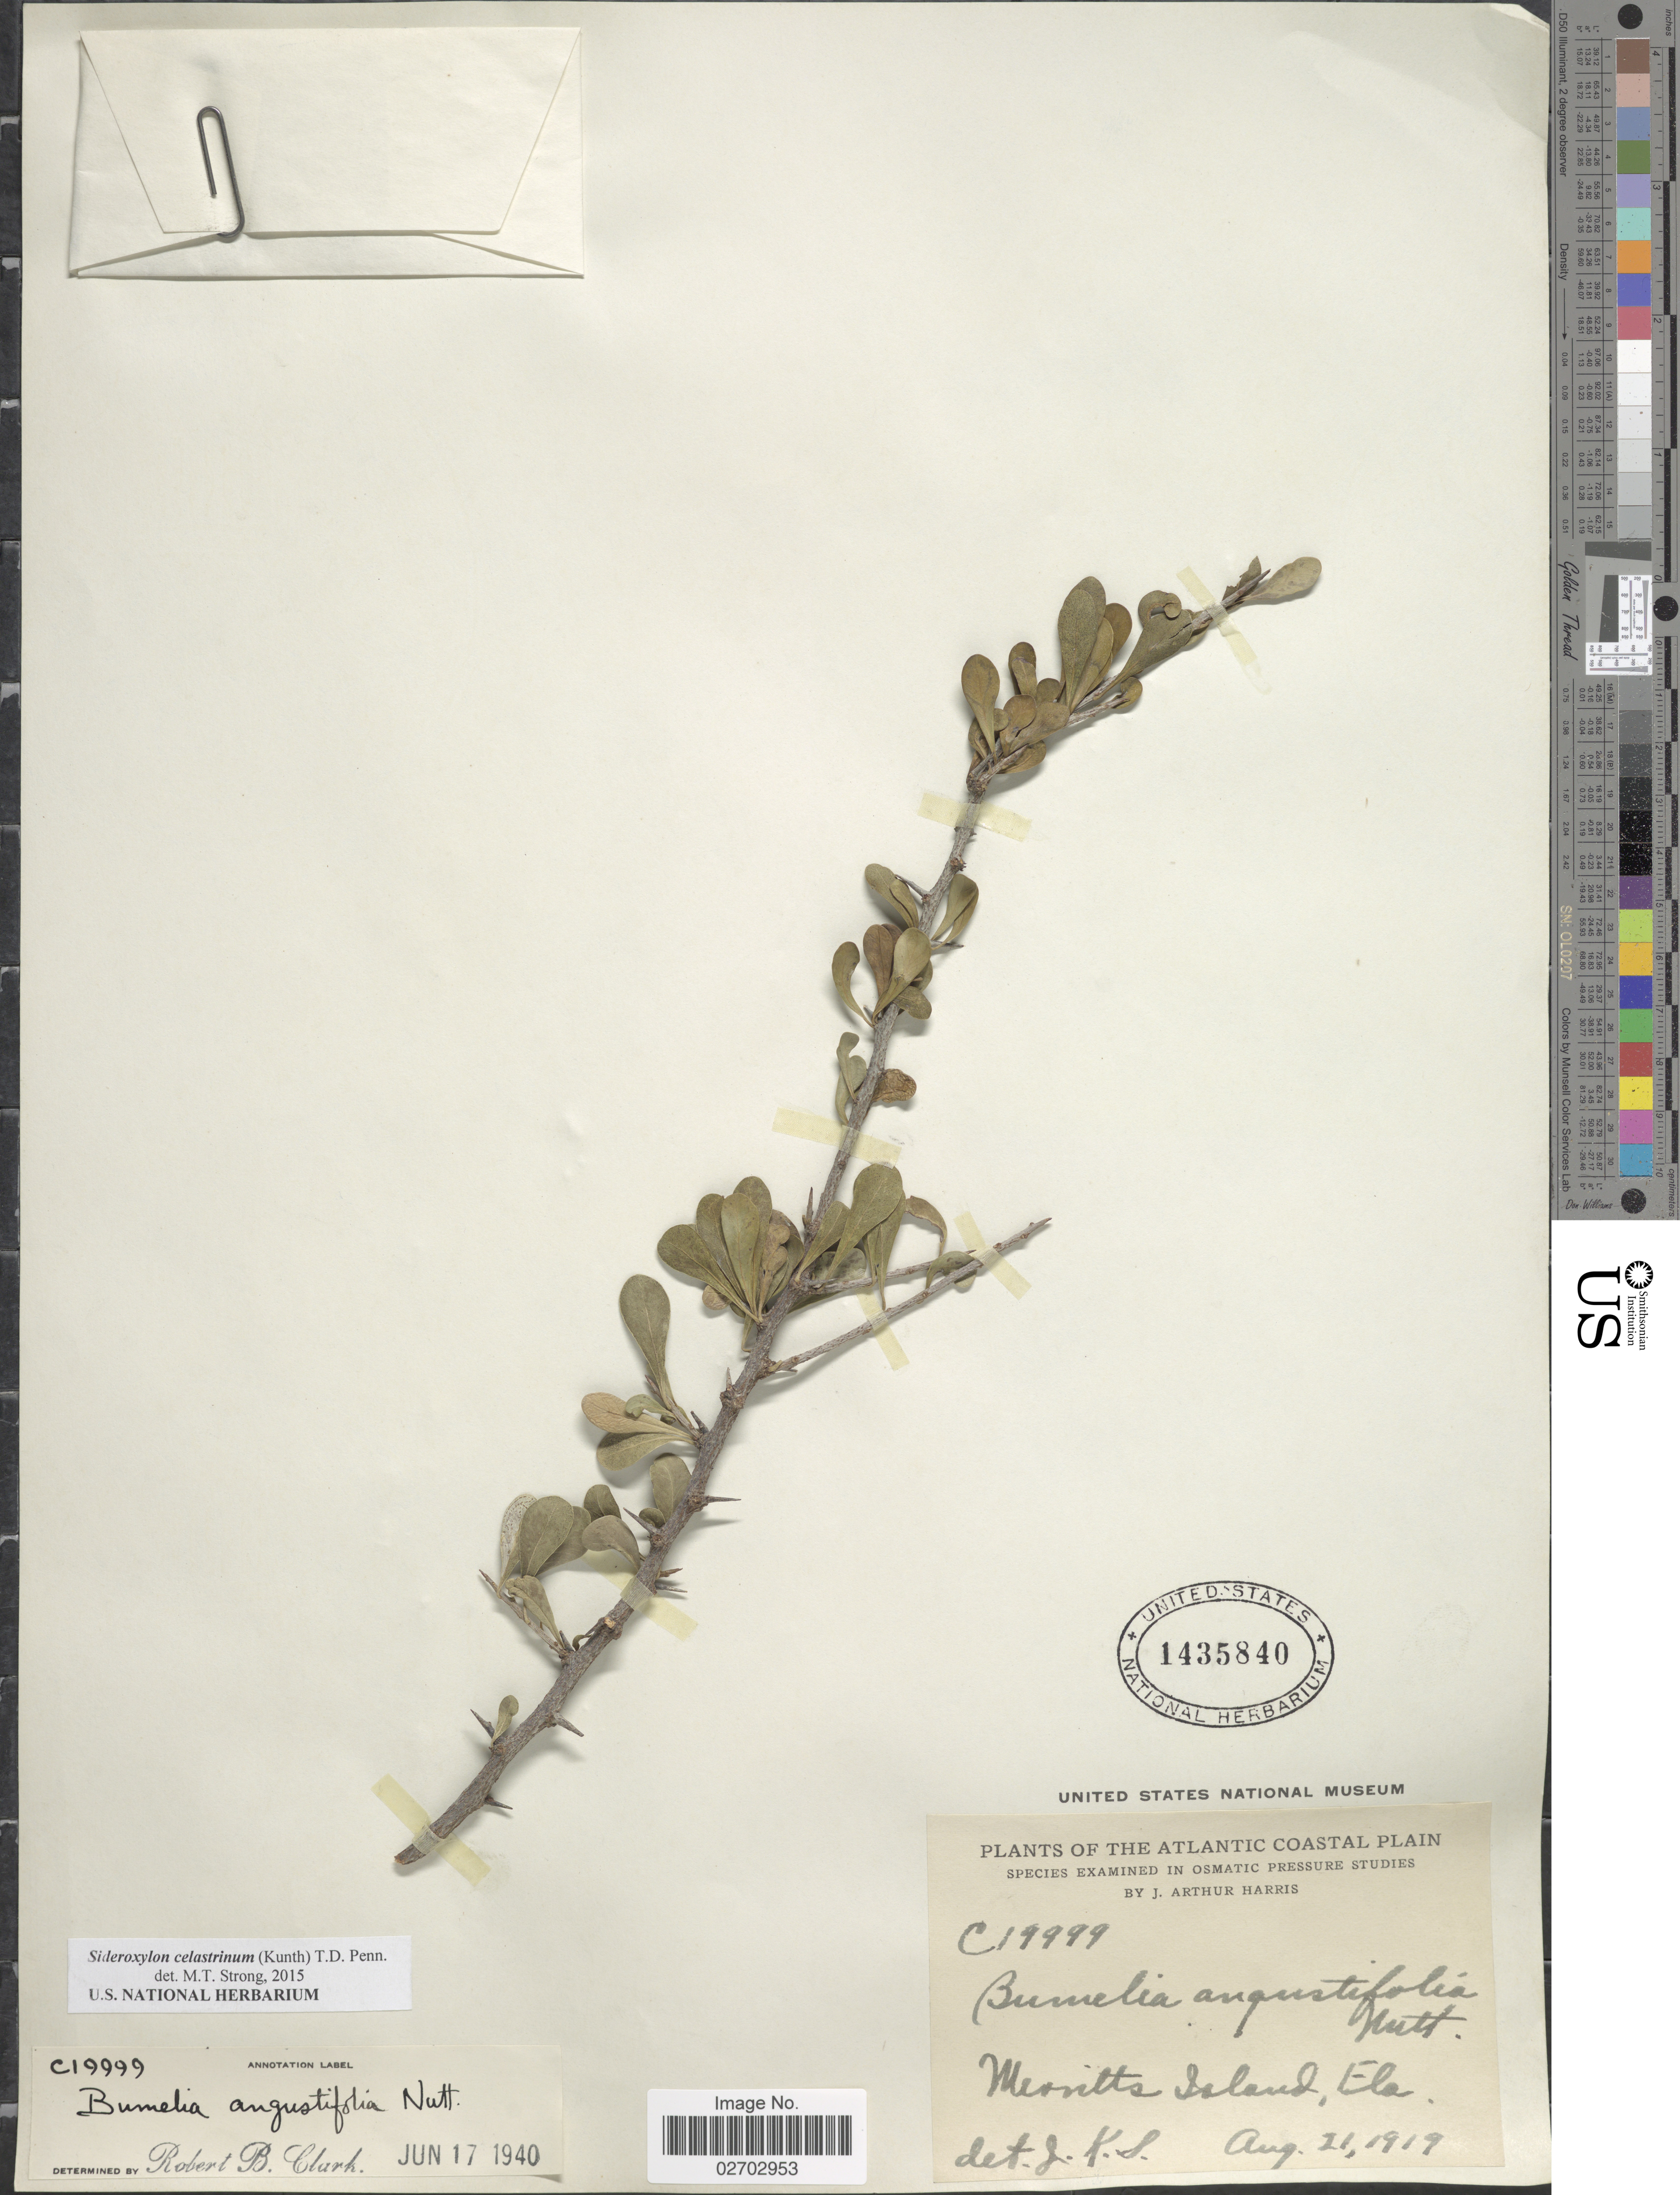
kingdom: Plantae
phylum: Tracheophyta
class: Magnoliopsida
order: Ericales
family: Sapotaceae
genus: Sideroxylon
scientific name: Sideroxylon celastrinum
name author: (Kunth) T.D. Penn.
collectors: J. A. Harris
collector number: C19999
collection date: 1919-08-21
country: United States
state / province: Florida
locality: Atlantic Coastal Plain. Merritts Island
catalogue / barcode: US 1435840